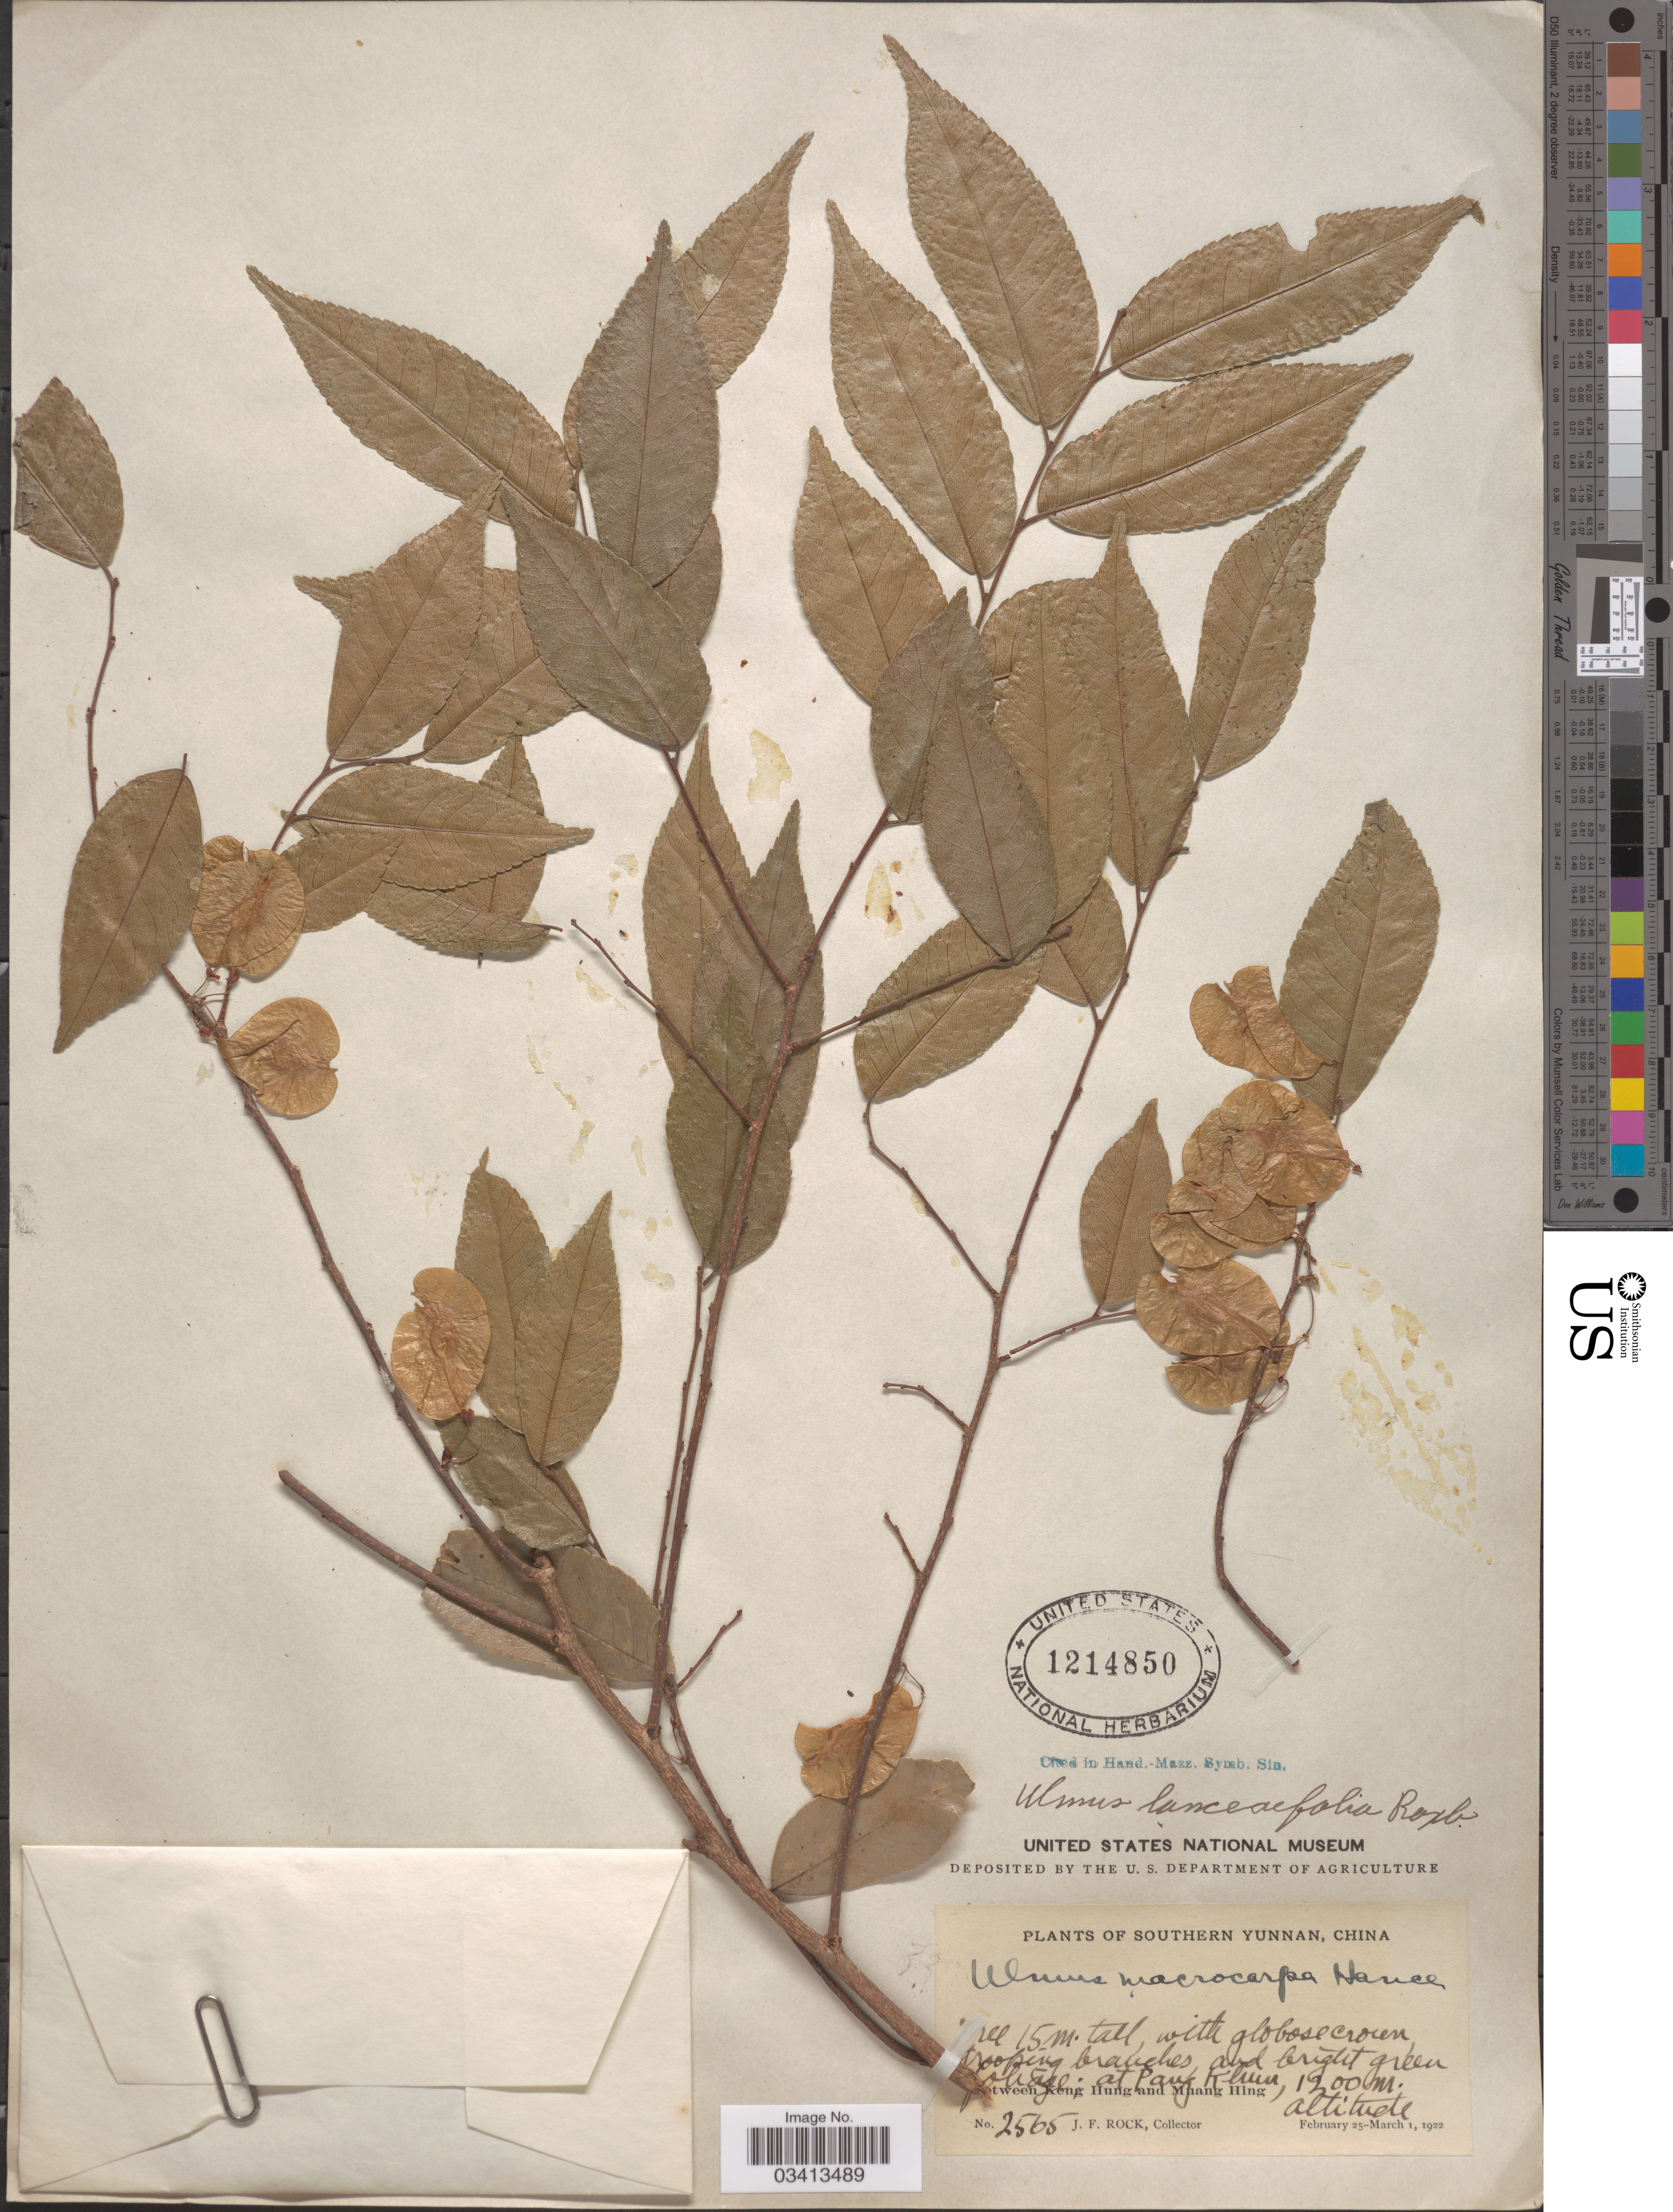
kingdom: Plantae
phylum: Tracheophyta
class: Magnoliopsida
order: Rosales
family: Ulmaceae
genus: Ulmus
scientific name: Ulmus lanceifolia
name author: Roxb.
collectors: J. Rock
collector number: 2565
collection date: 1922-02-25/1922-03-01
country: China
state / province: Yunnan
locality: Southern Yunnan. At Pang Khun. [illegible text]tween Keng Hung and Muang Hing.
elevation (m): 1200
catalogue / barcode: US 1214850